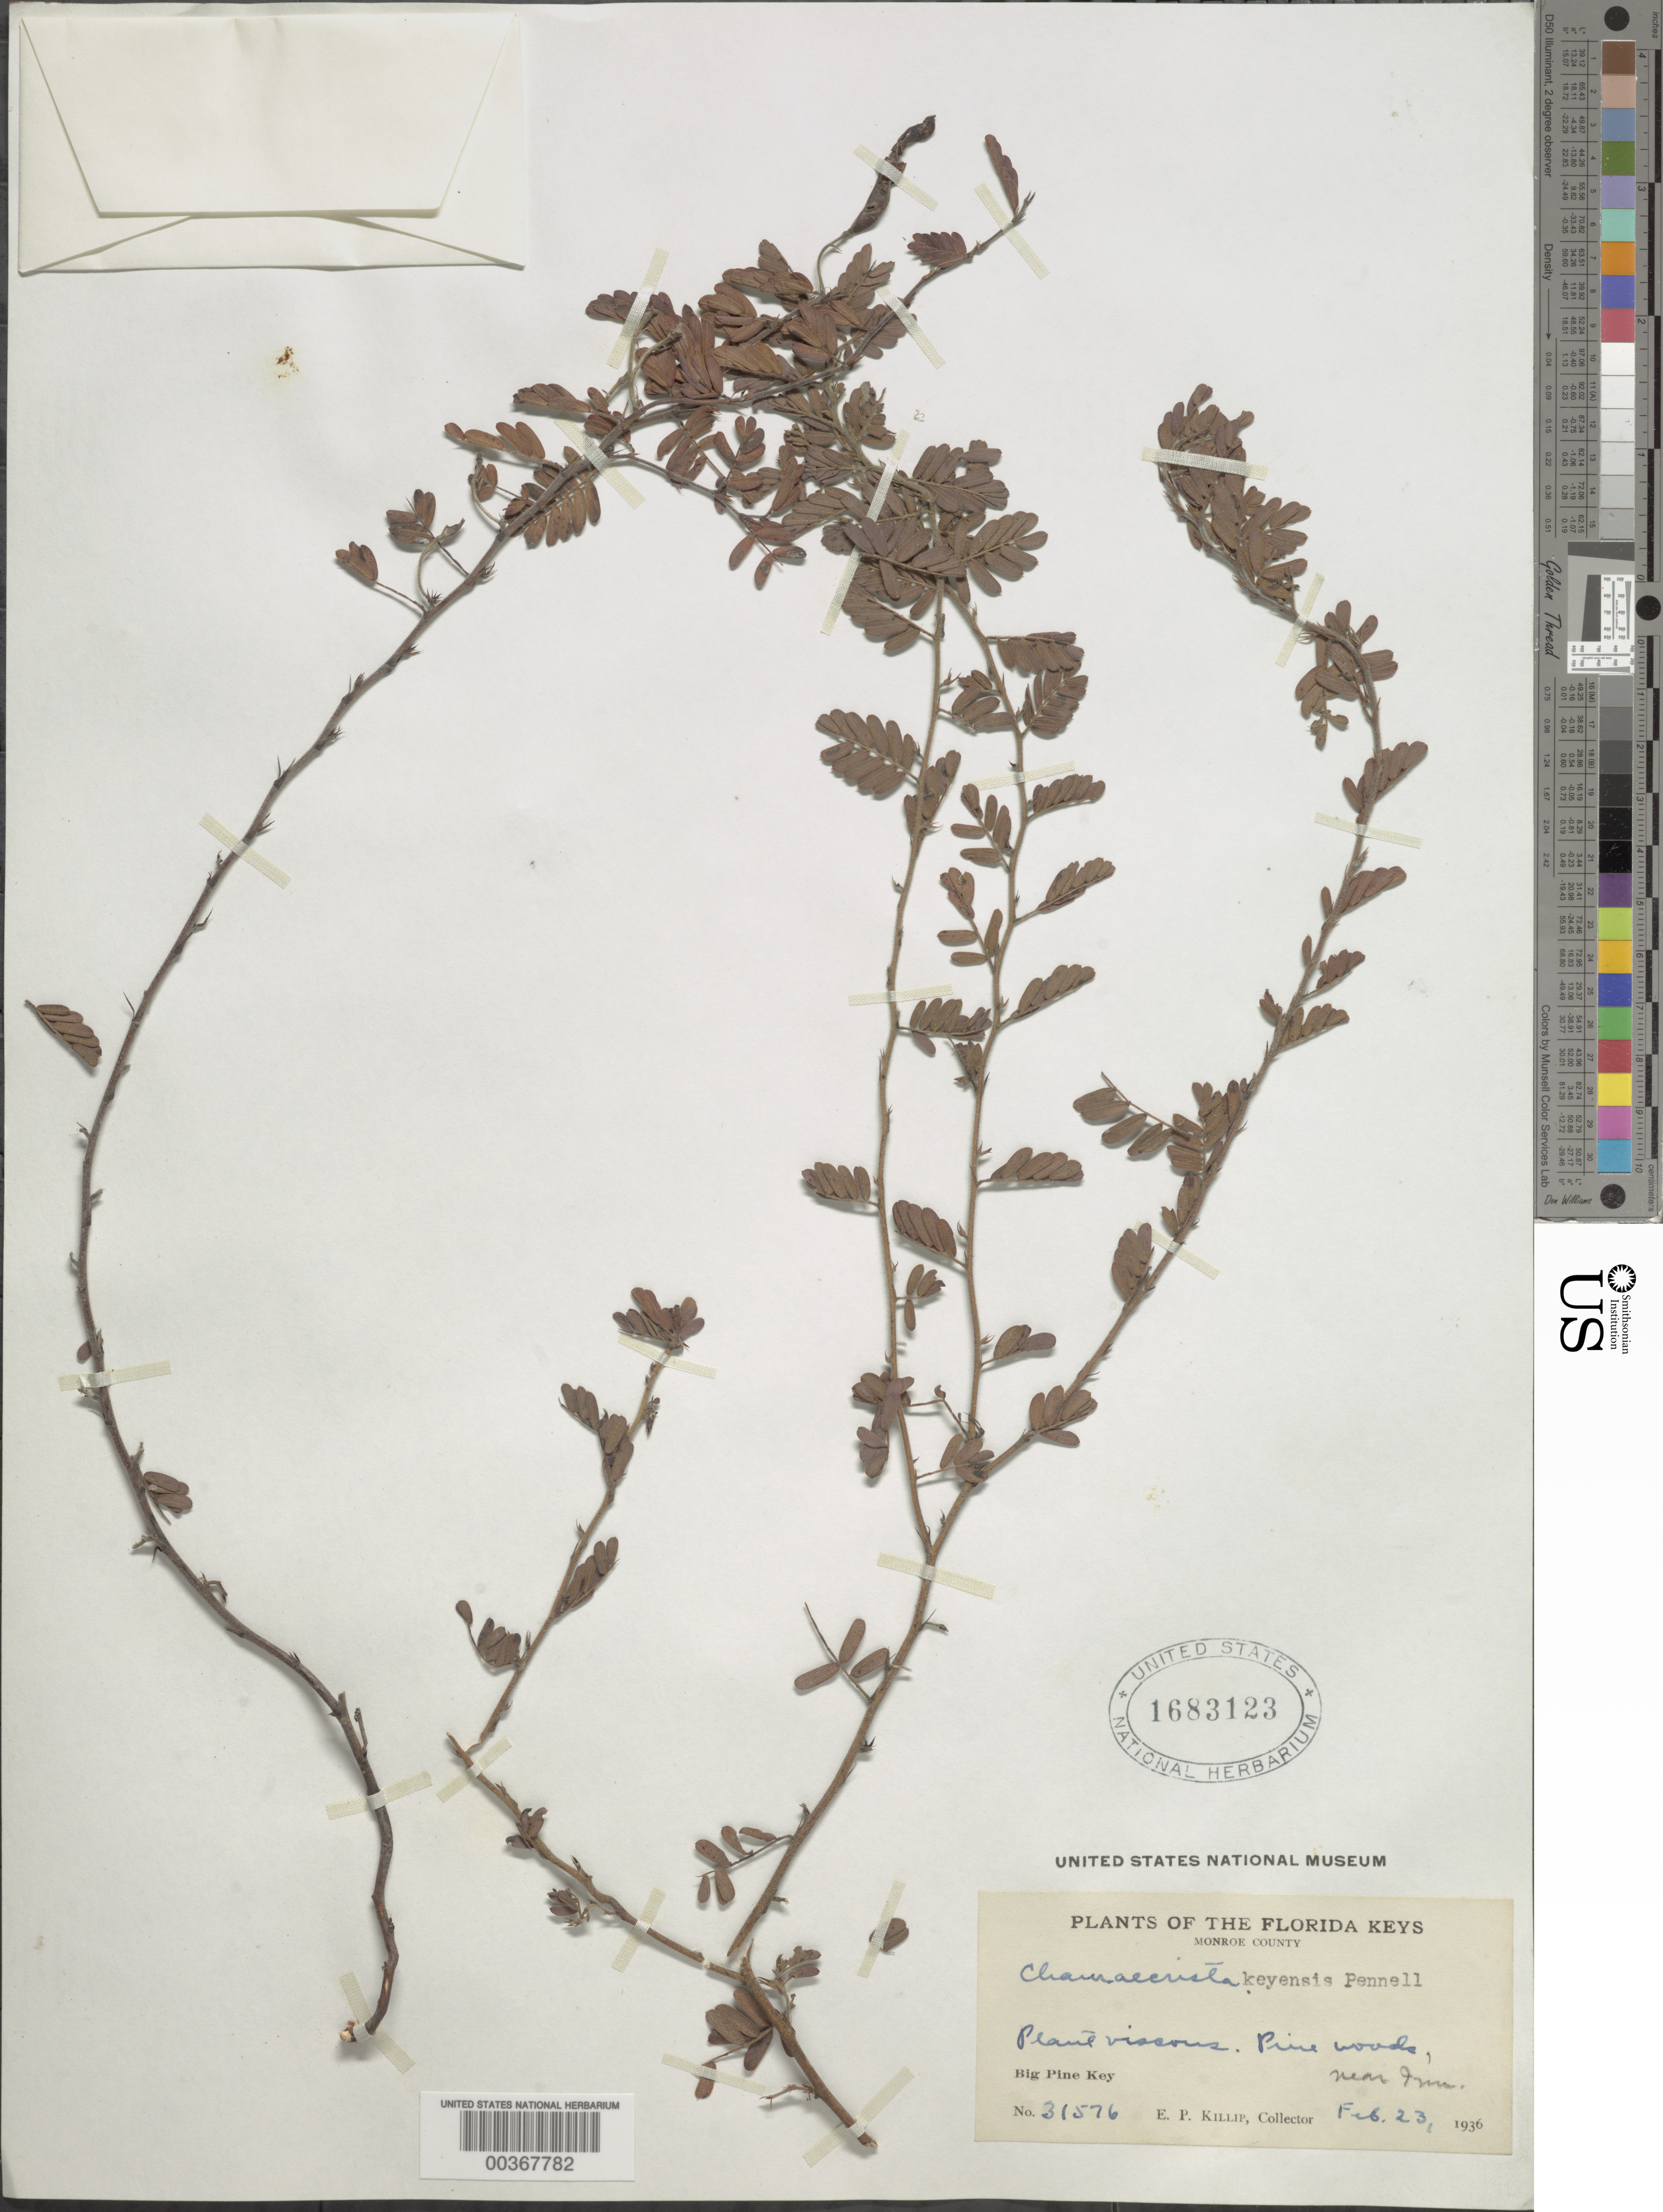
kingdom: Plantae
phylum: Tracheophyta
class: Magnoliopsida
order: Fabales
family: Fabaceae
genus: Chamaecrista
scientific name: Chamaecrista lineata var. keyensis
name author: (Pennell) H.S. Irwin & Barneby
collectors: E. P. Killip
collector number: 31576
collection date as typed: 23 Feb 1936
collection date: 1936-02-23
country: United States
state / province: Florida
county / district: Monroe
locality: Big pine key, near inn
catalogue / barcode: US 1683123